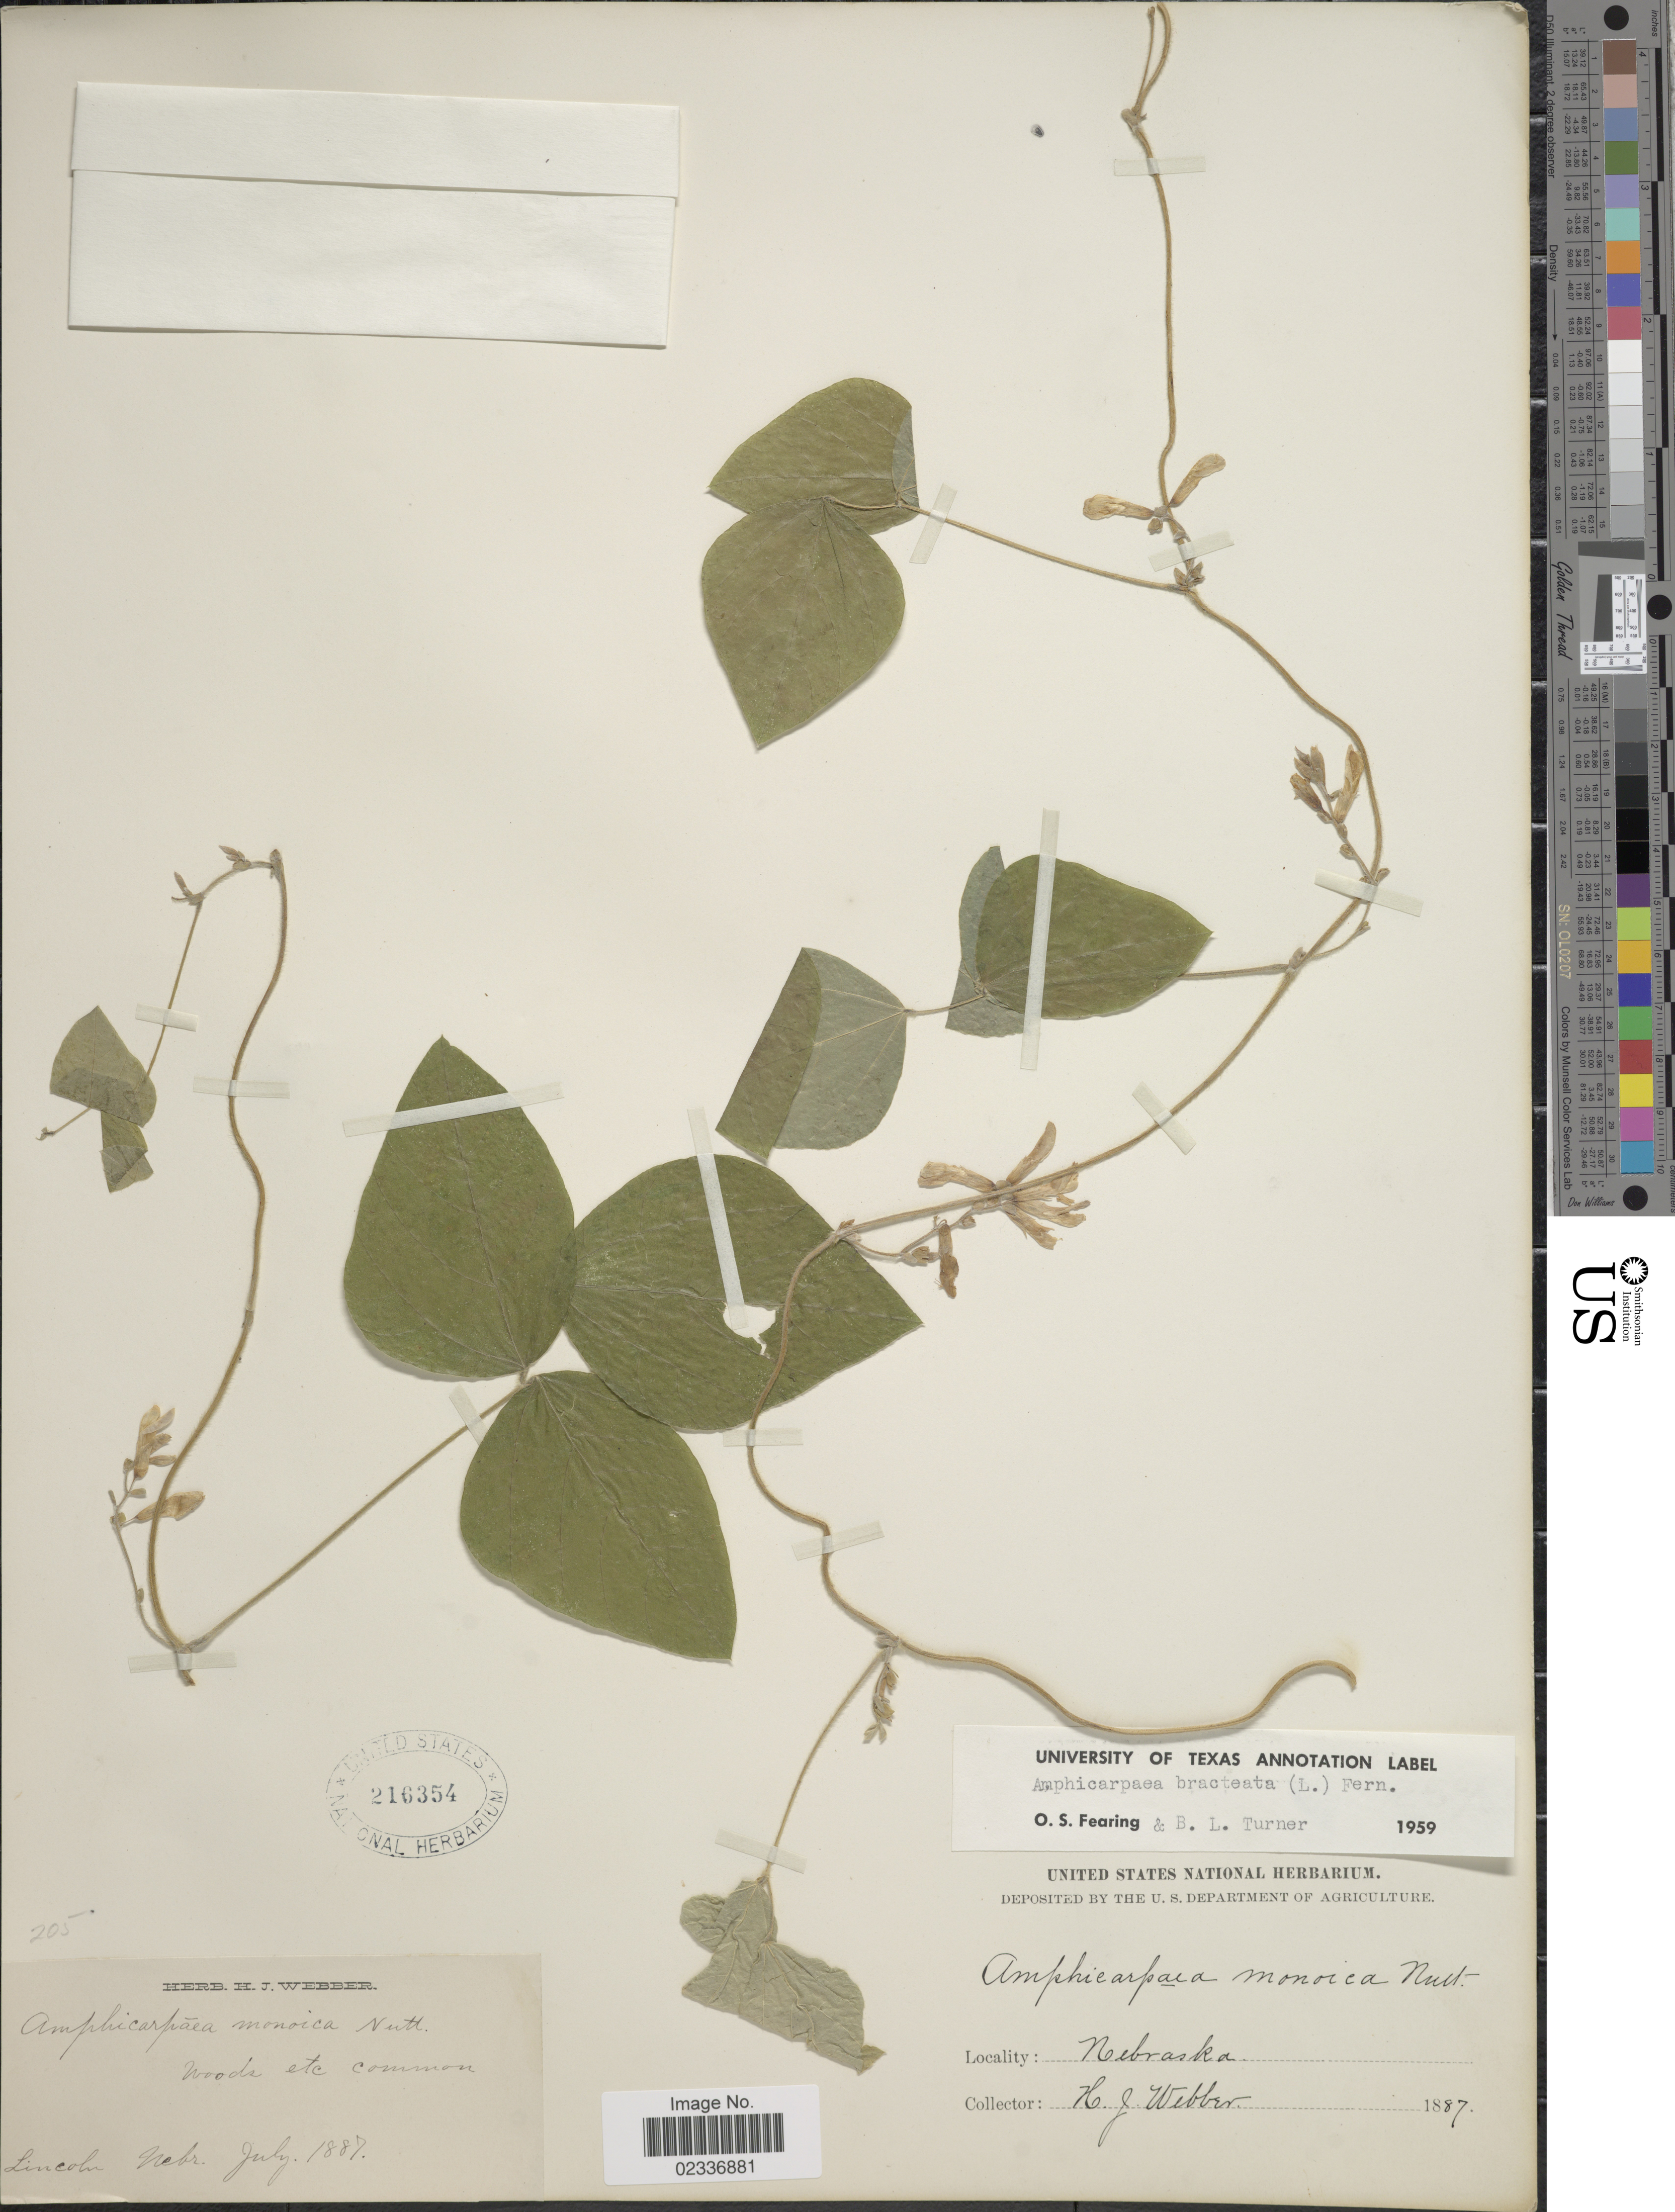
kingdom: Plantae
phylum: Tracheophyta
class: Magnoliopsida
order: Fabales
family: Fabaceae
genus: Amphicarpaea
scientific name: Amphicarpaea bracteata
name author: (L.) Fernald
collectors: H. Webber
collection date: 1887-07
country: United States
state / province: Nebraska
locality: Lincoln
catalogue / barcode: US 216354